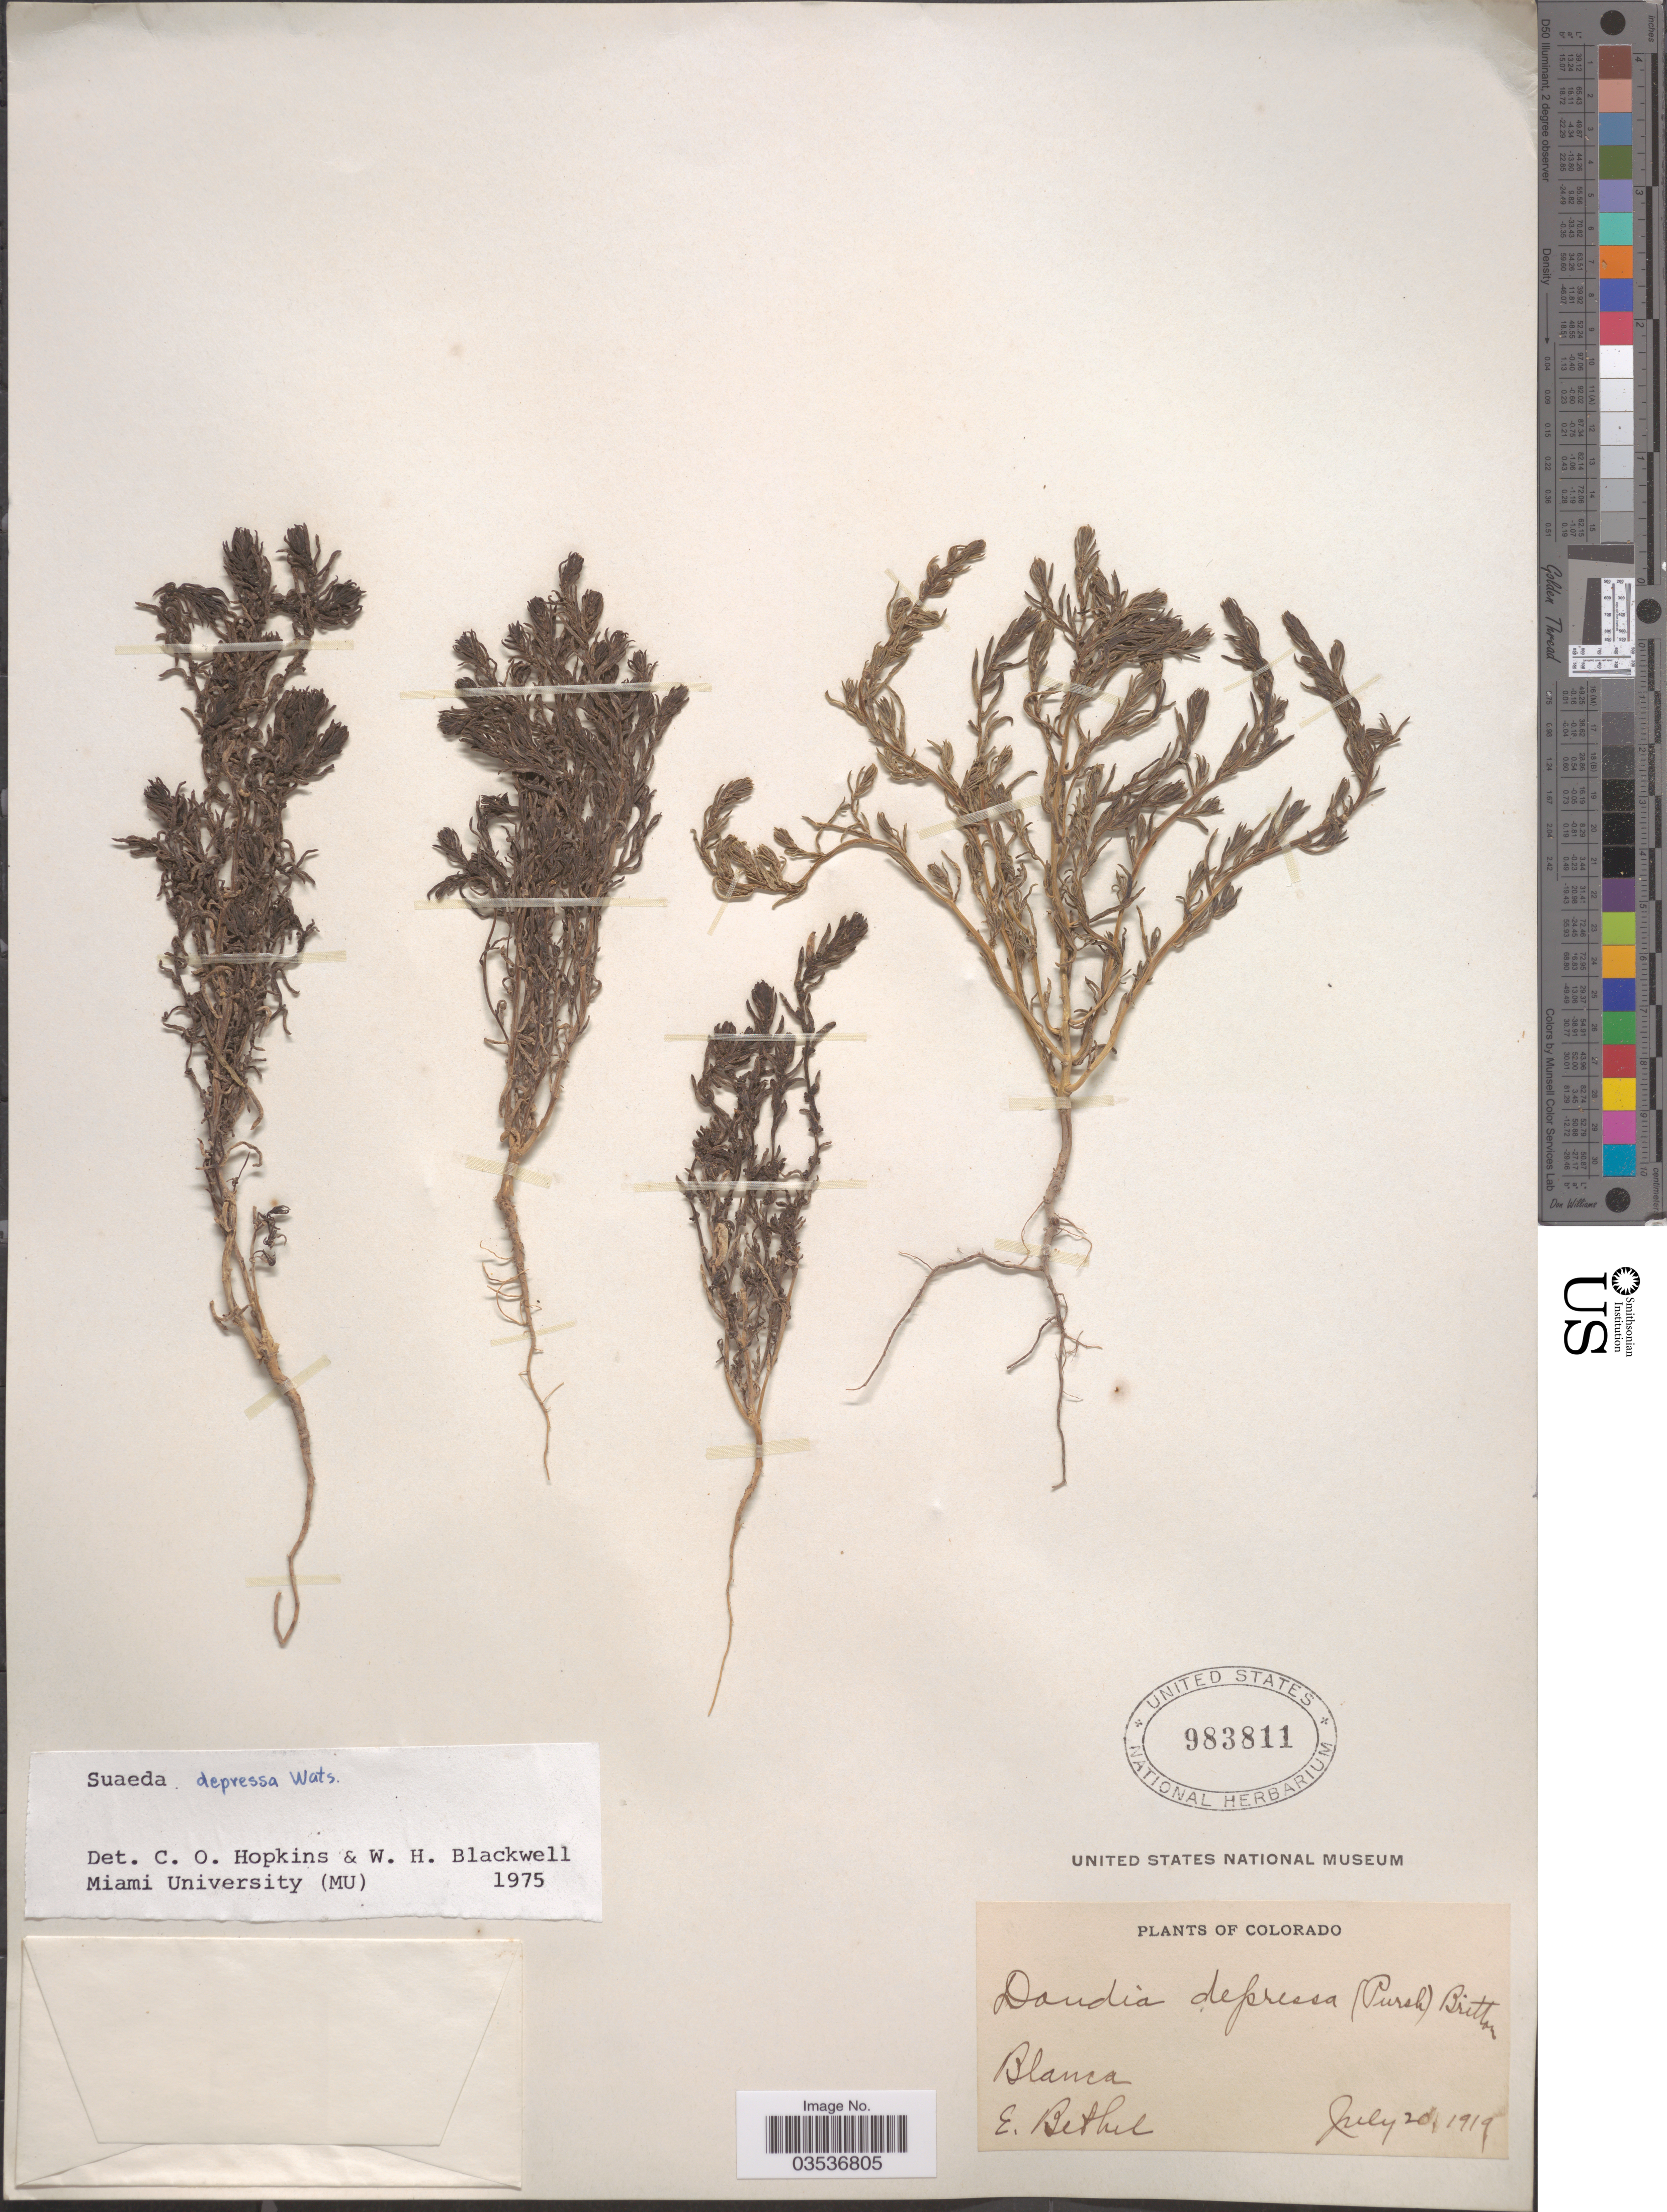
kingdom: Plantae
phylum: Tracheophyta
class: Magnoliopsida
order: Caryophyllales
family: Amaranthaceae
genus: Suaeda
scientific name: Suaeda depressa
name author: (Pursh) S. Watson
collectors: E. Bethel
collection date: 1919-07-20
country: United States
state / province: Colorado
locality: Blanca.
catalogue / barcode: US 983811